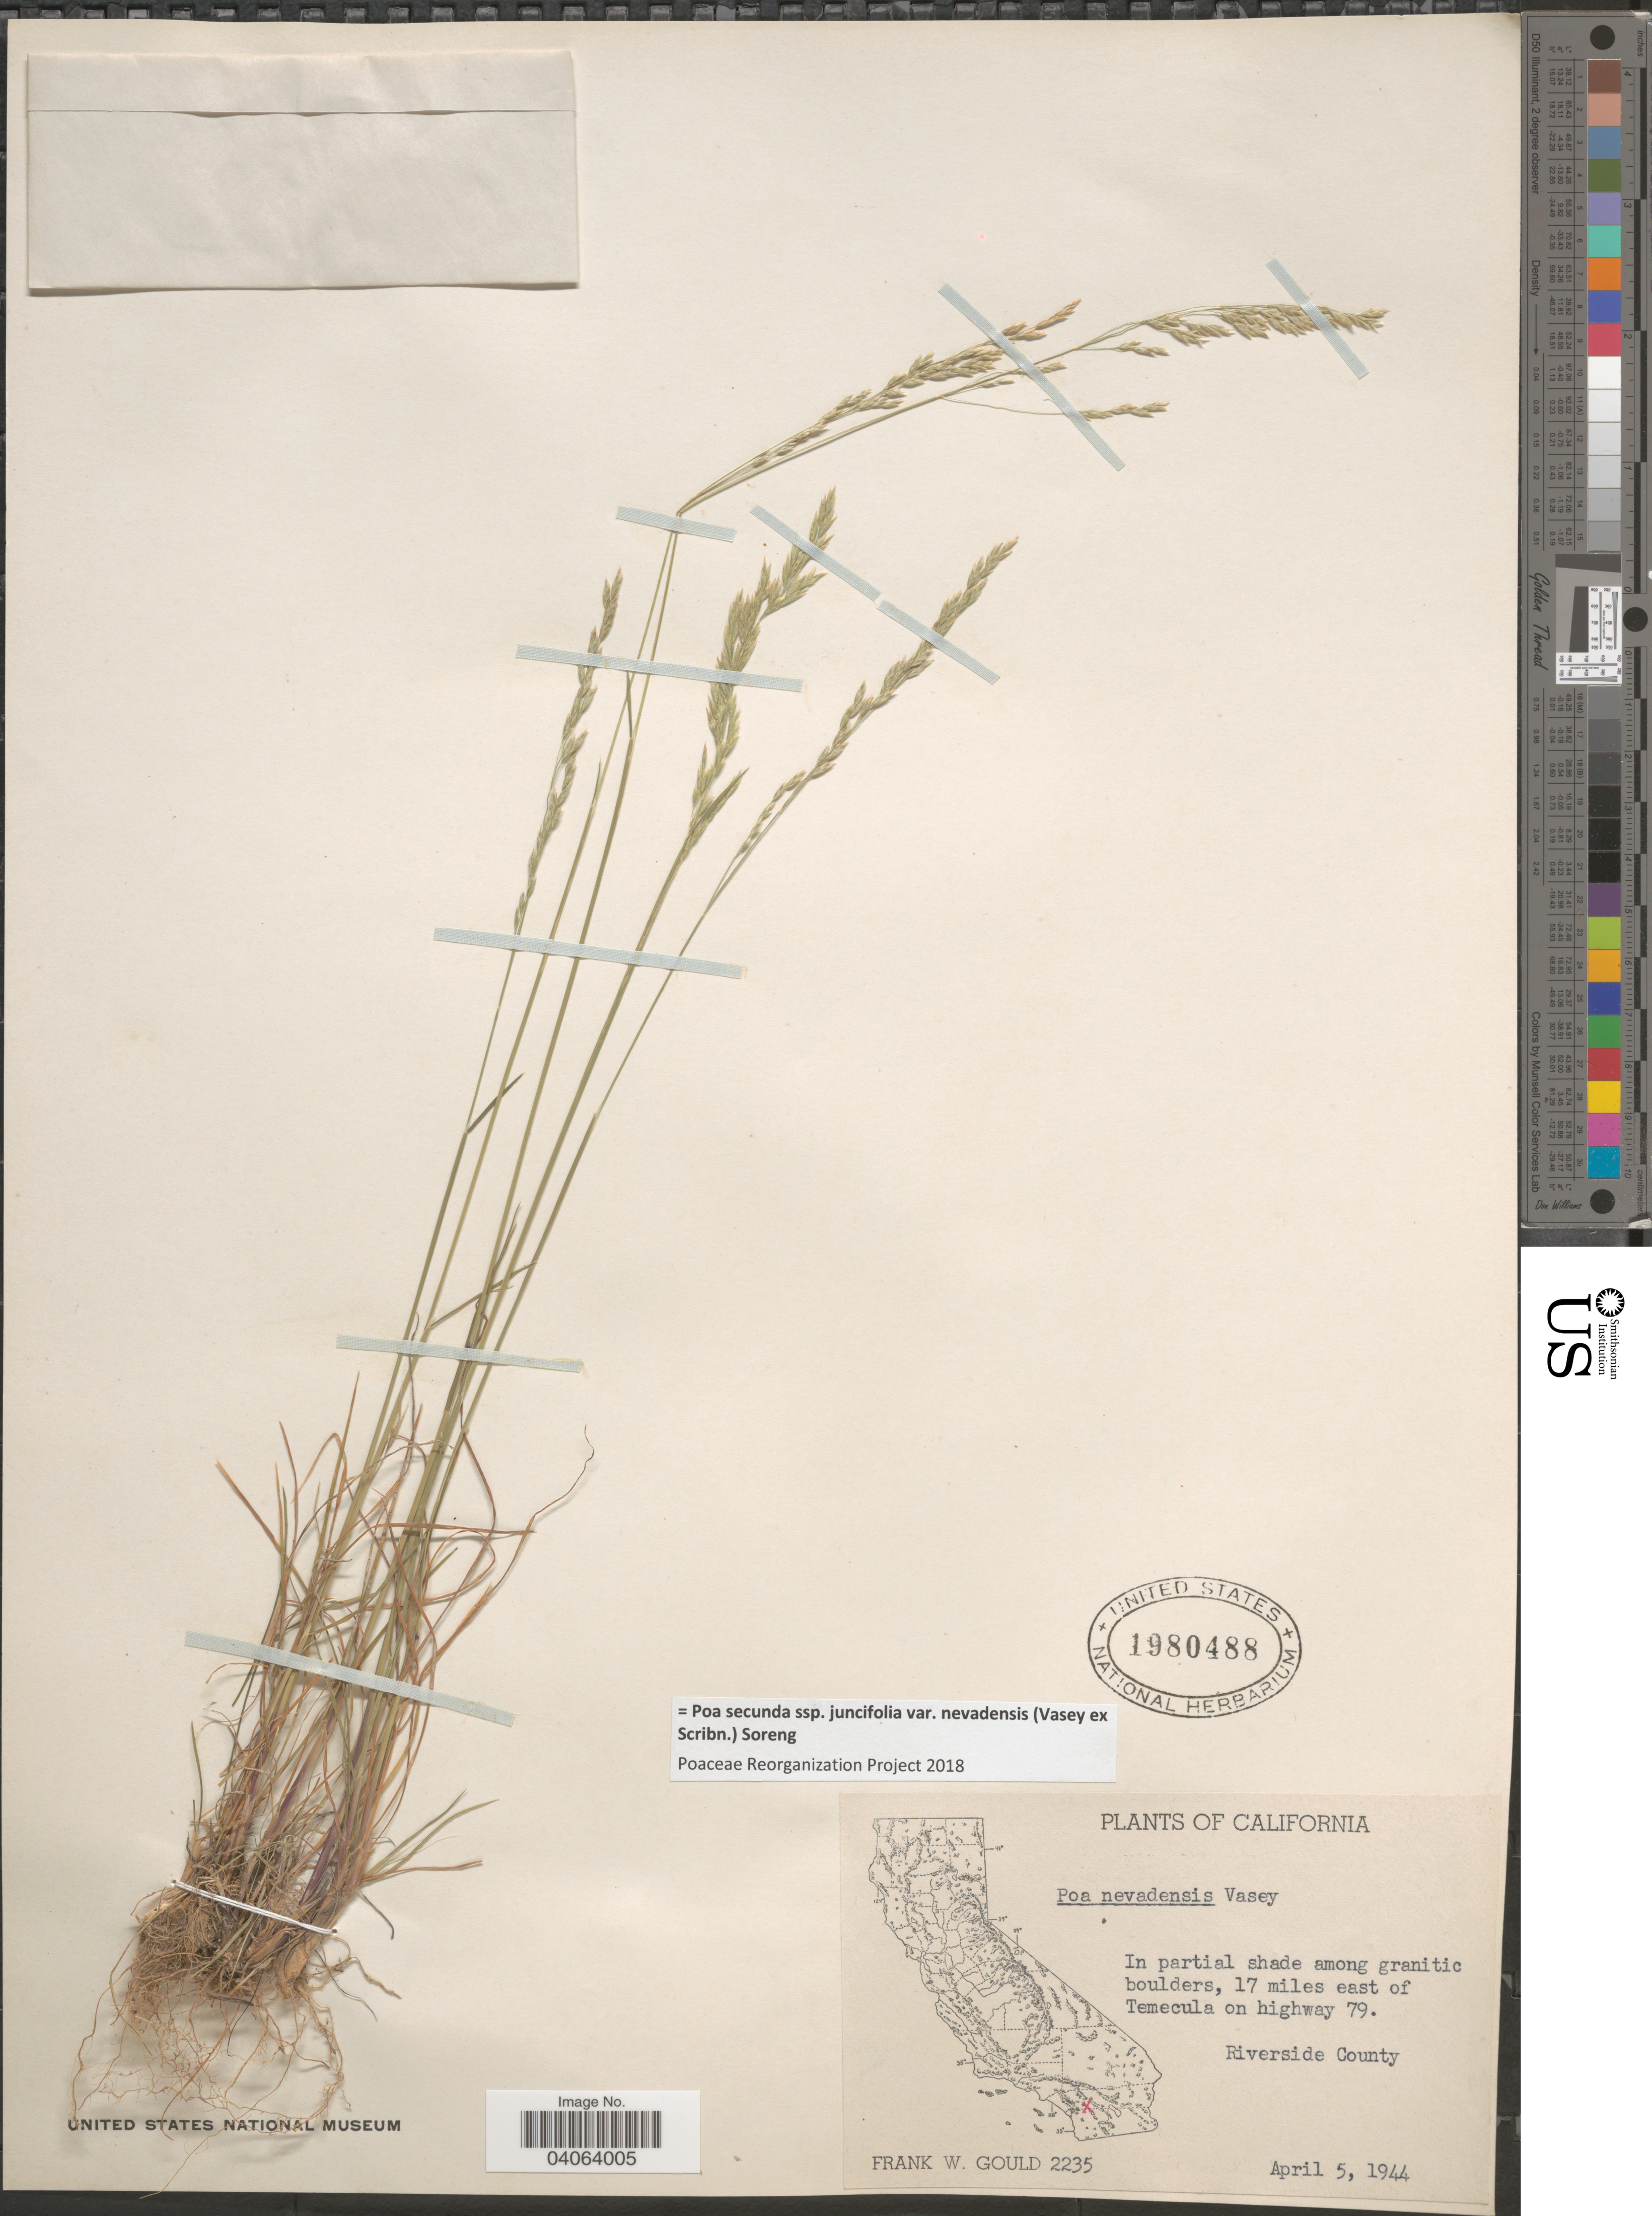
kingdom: Plantae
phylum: Tracheophyta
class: Liliopsida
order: Poales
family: Poaceae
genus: Poa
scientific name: Poa secunda subsp. juncifolia var. nevadensis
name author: (Vasey ex Scribn.) Soreng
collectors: F. W. Gould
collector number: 2235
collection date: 1944-04-05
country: United States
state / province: California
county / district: Riverside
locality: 17 miles east of Temecula on highway 79. Riverside County.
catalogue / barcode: US 1980488